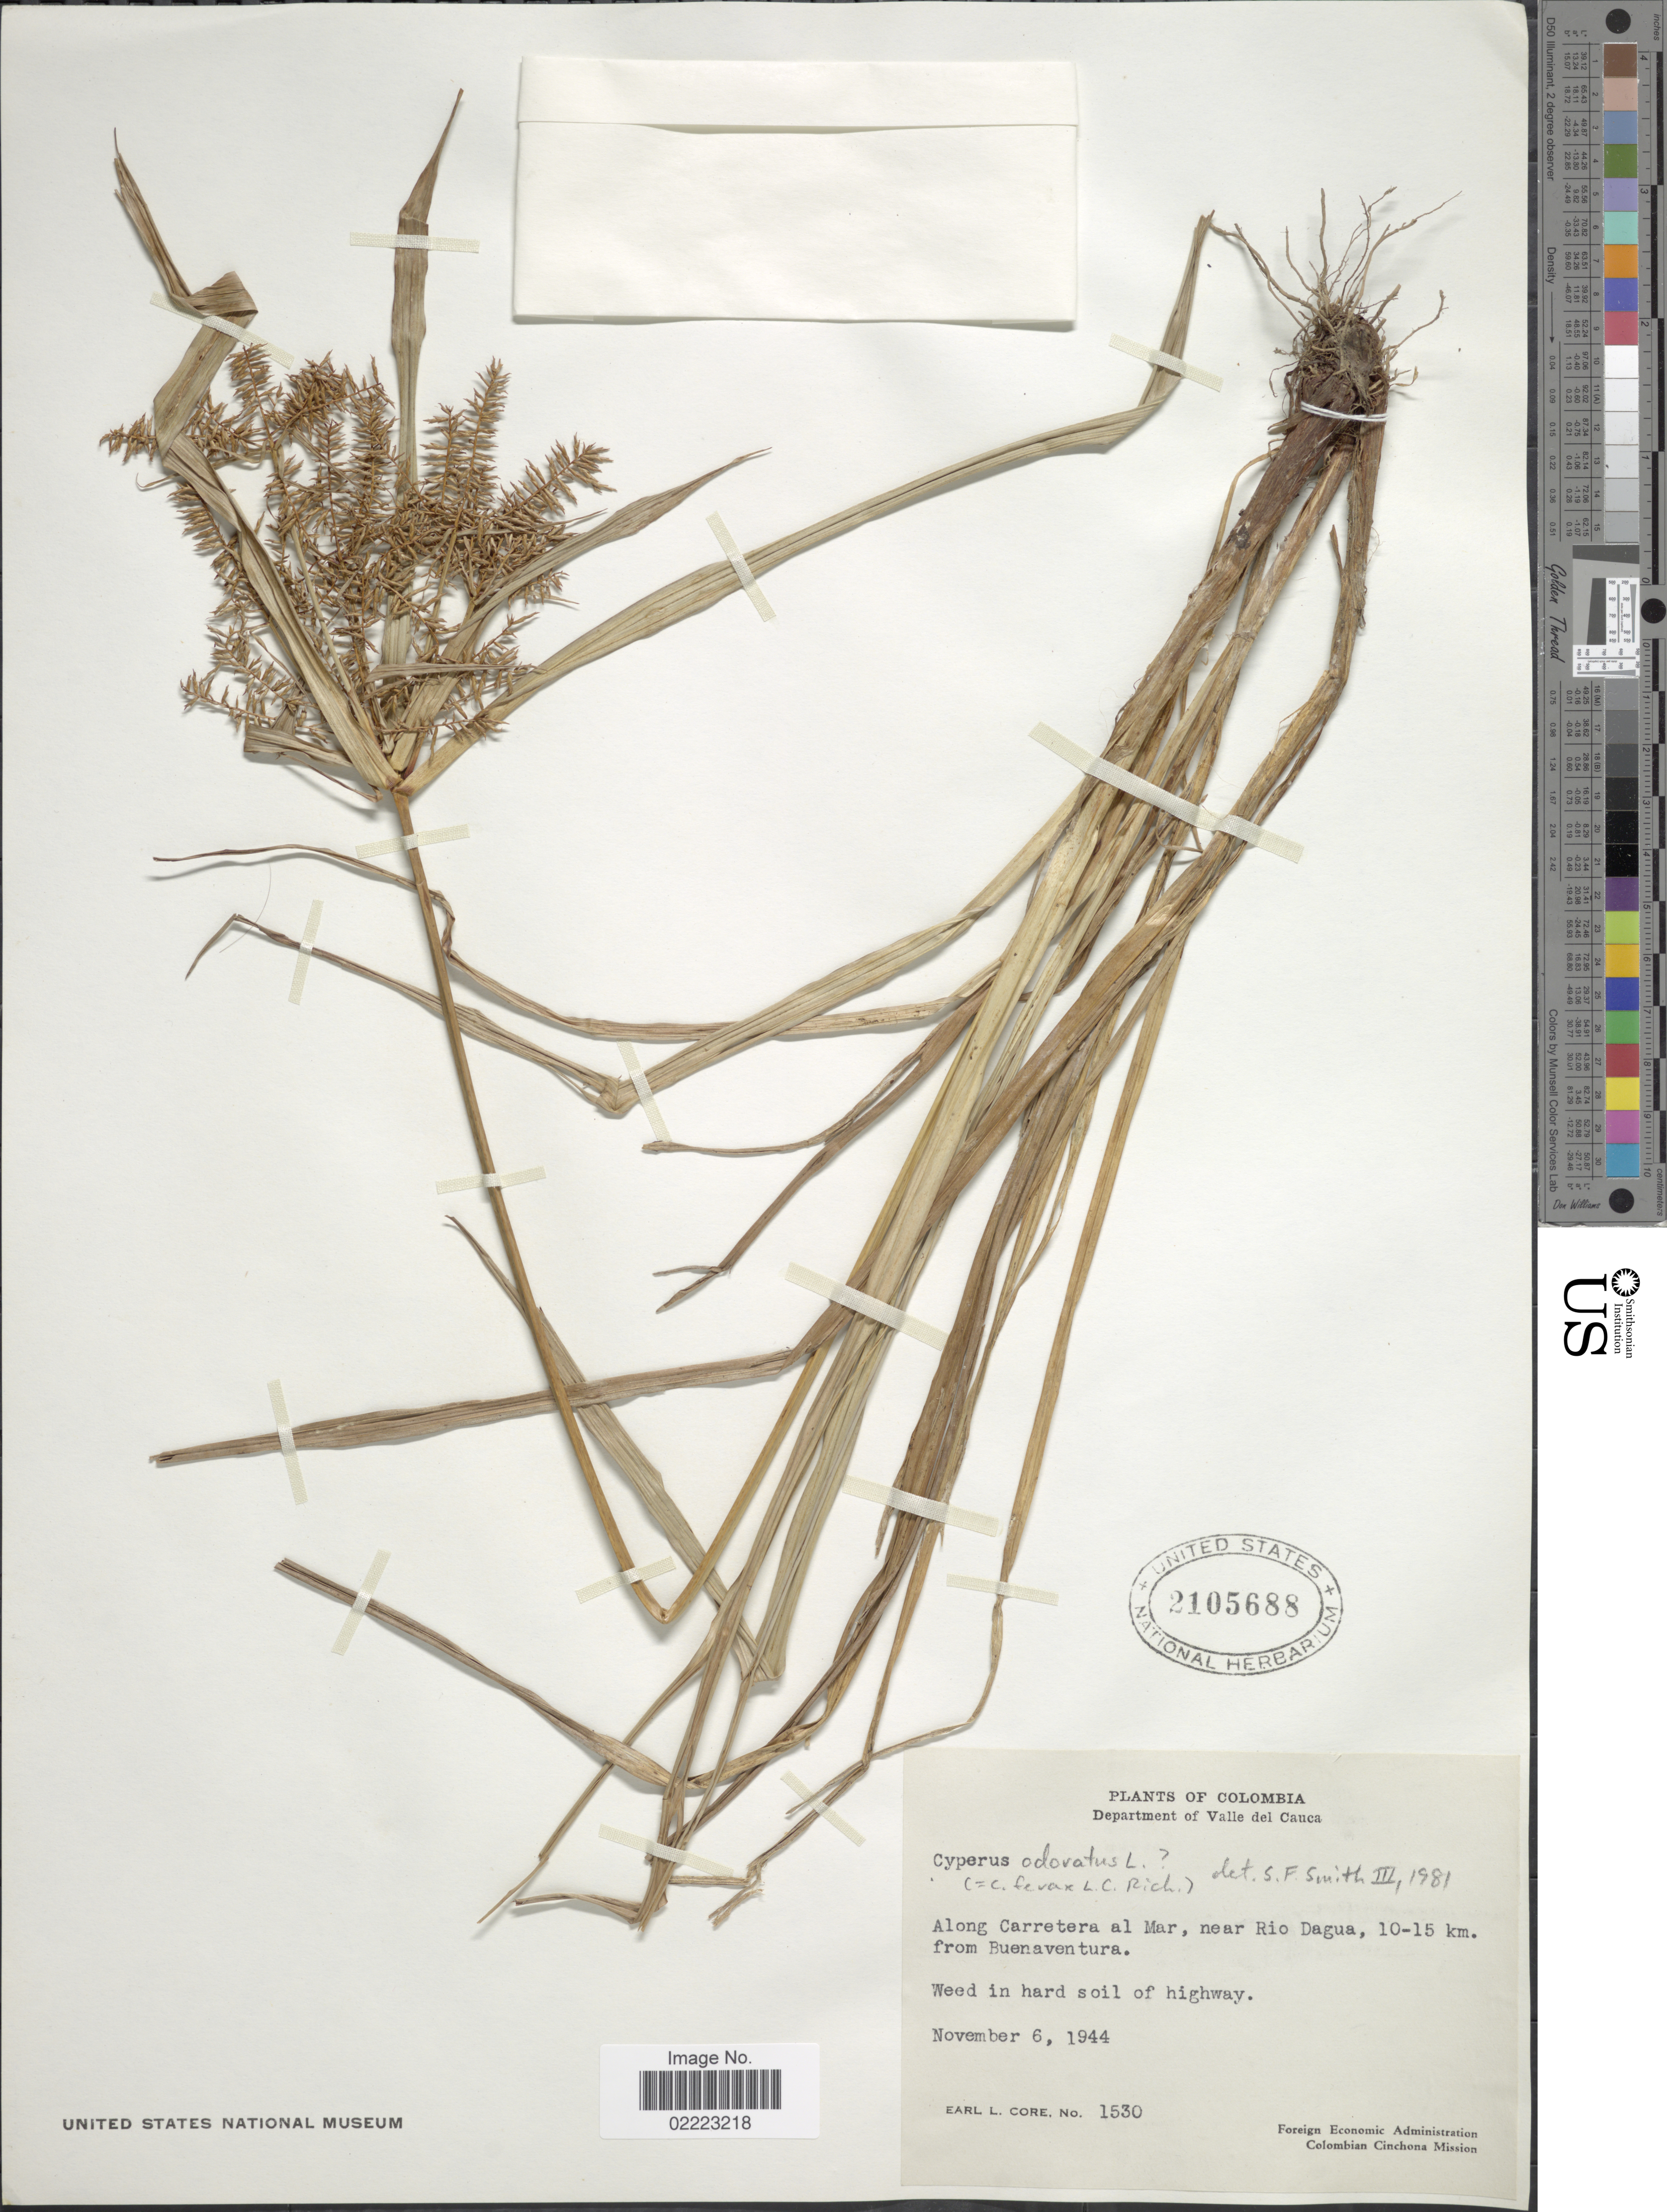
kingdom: Plantae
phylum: Tracheophyta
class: Liliopsida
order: Poales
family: Cyperaceae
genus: Cyperus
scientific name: Cyperus odoratus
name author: L.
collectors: E. L. Core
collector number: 1530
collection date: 1944-11-06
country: Colombia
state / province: Valle del Cauca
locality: Department of Valle del Cauca, Along Carretera al Mar, near Rio Dagua, 10-15 km from Buenaventura, Weed in hard soil of highway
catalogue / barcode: US 2105688